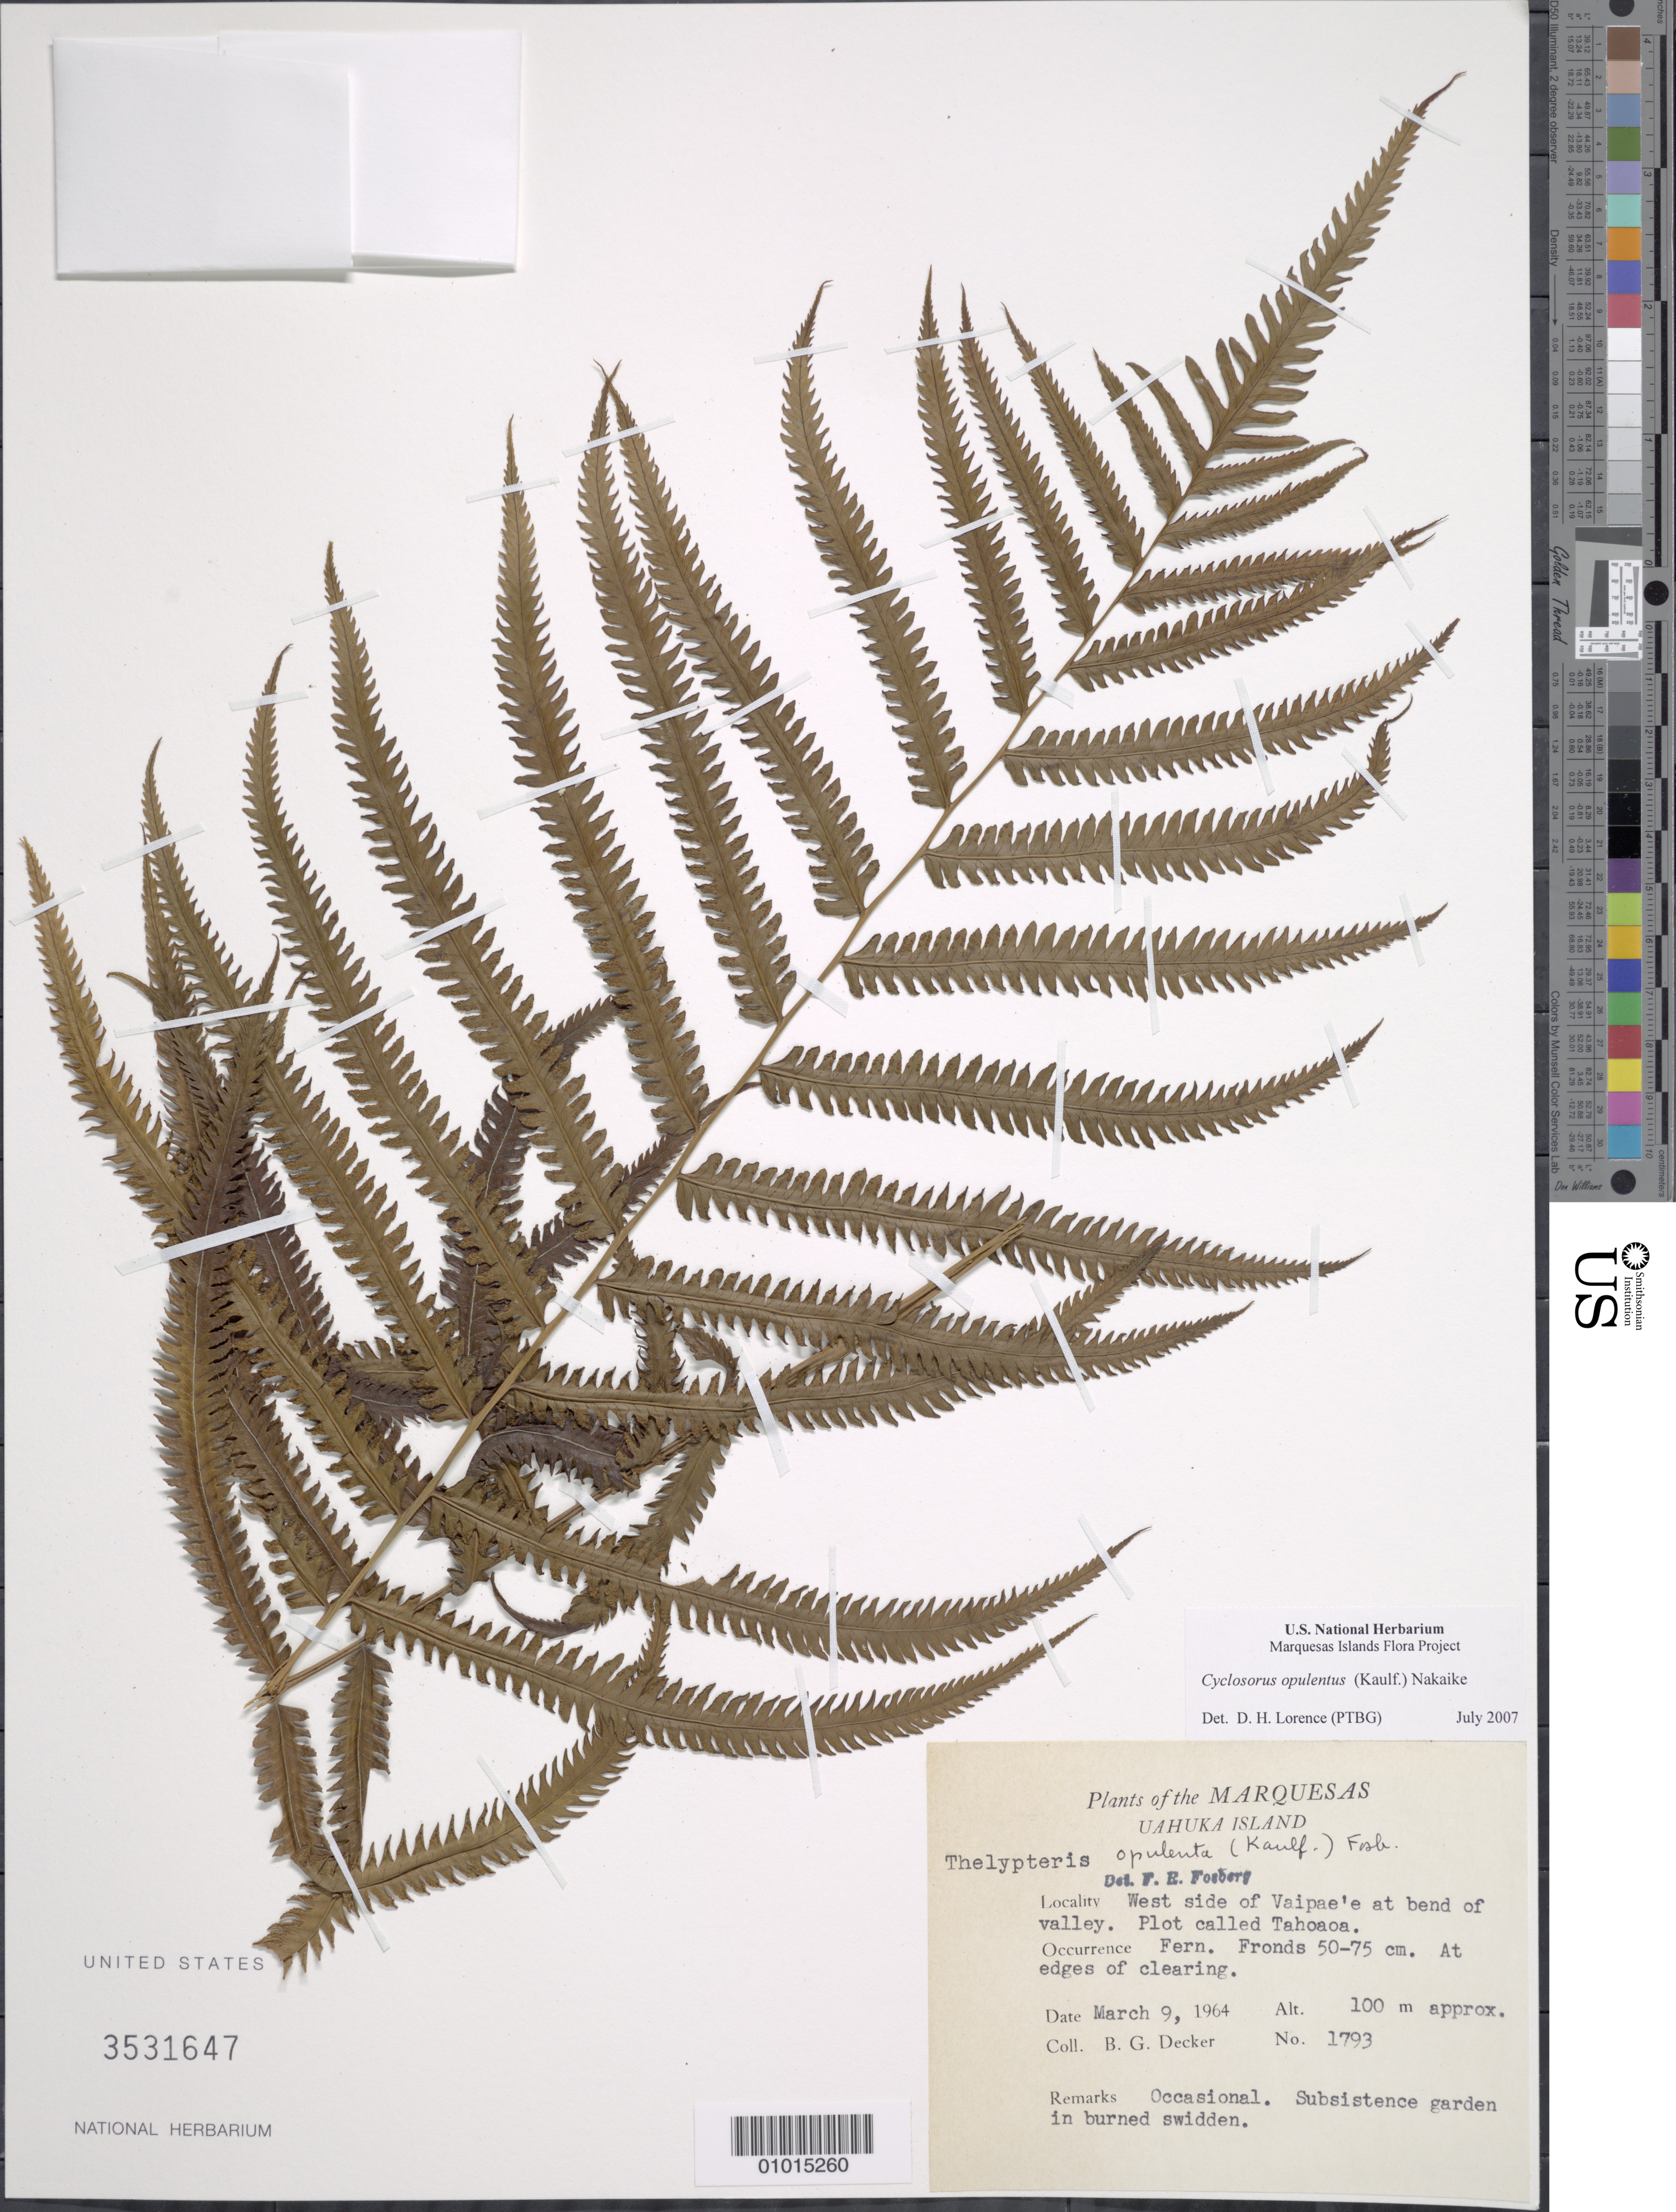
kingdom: Plantae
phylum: Tracheophyta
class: Polypodiopsida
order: Polypodiales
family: Thelypteridaceae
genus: Amphineuron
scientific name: Amphineuron opulentum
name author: (Kaulf.) Holttum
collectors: B. G. Decker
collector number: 1793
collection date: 1964-03-09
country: French Polynesia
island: Ua Huka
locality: West side of Vaipae'e at bend of valley. Plot called Tahoaoa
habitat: Occasional; subsistence garden in burned swidden. At edges of clearing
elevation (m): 100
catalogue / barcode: US 3531647